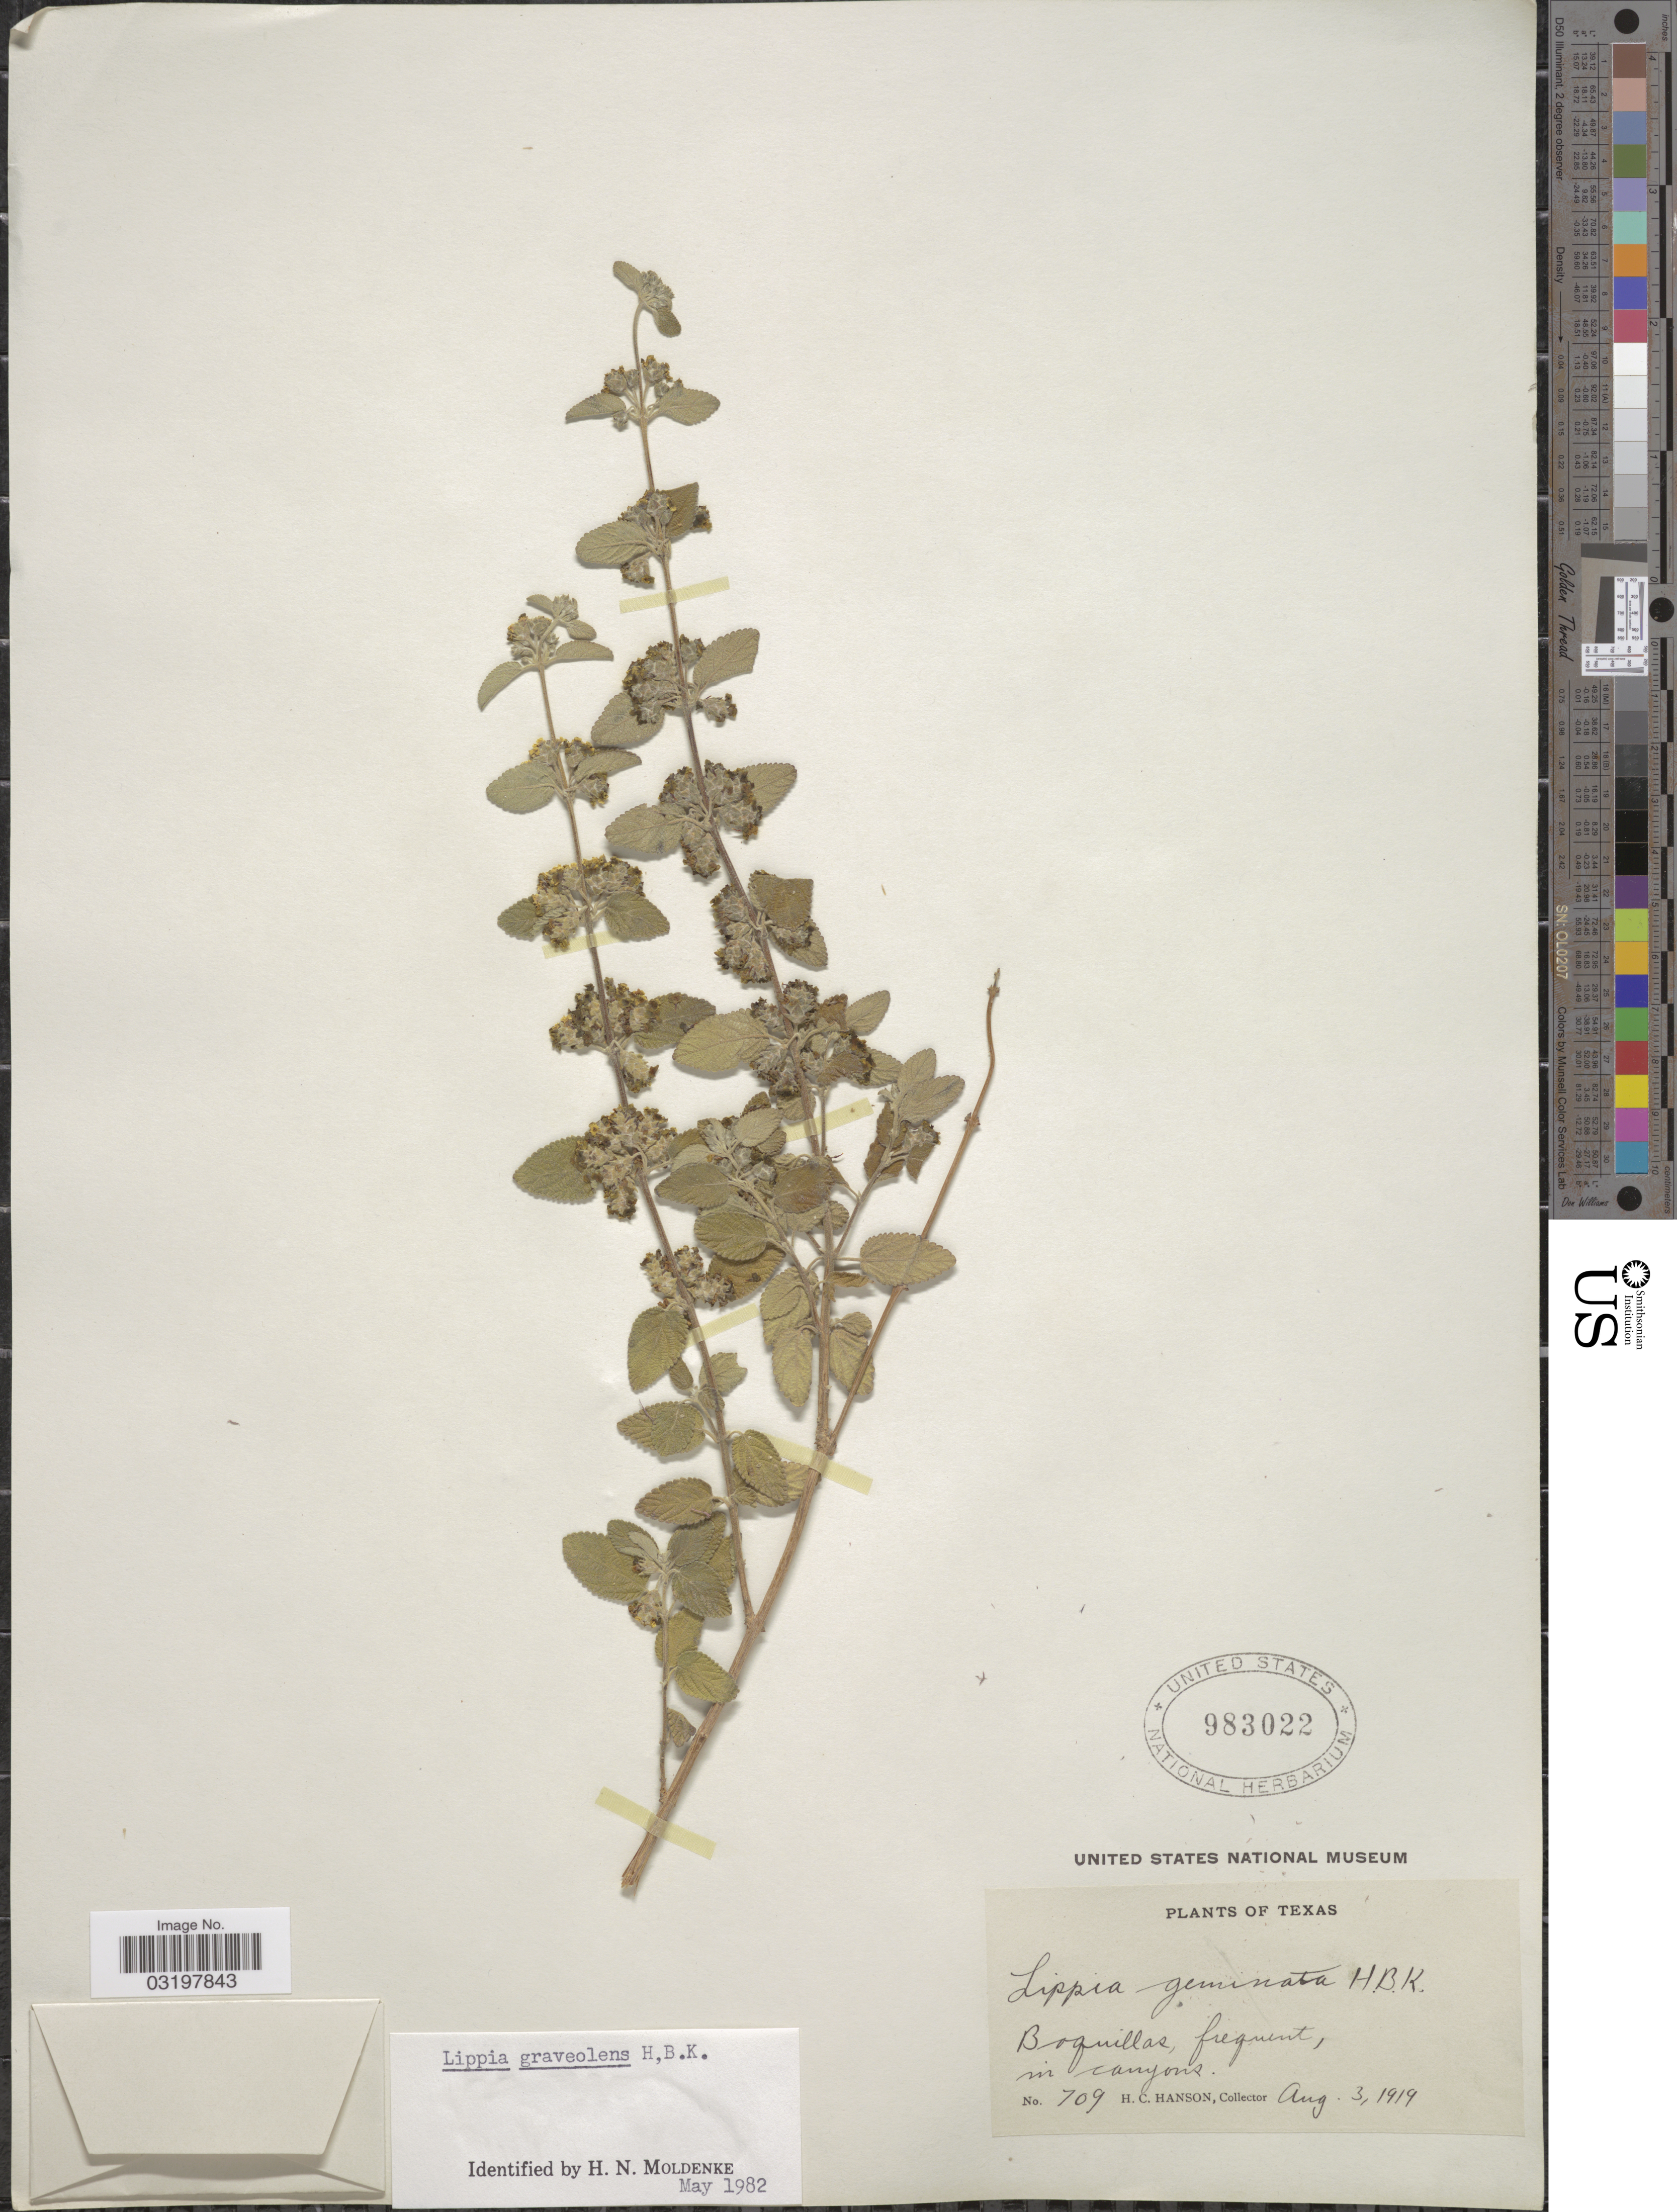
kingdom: Plantae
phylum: Tracheophyta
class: Magnoliopsida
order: Lamiales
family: Verbenaceae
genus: Lippia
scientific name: Lippia graveolens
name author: Kunth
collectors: H. Hanson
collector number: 709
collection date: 1919-08-03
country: United States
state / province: Texas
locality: Boquillas, frequent, in canyons.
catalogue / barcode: US 983022